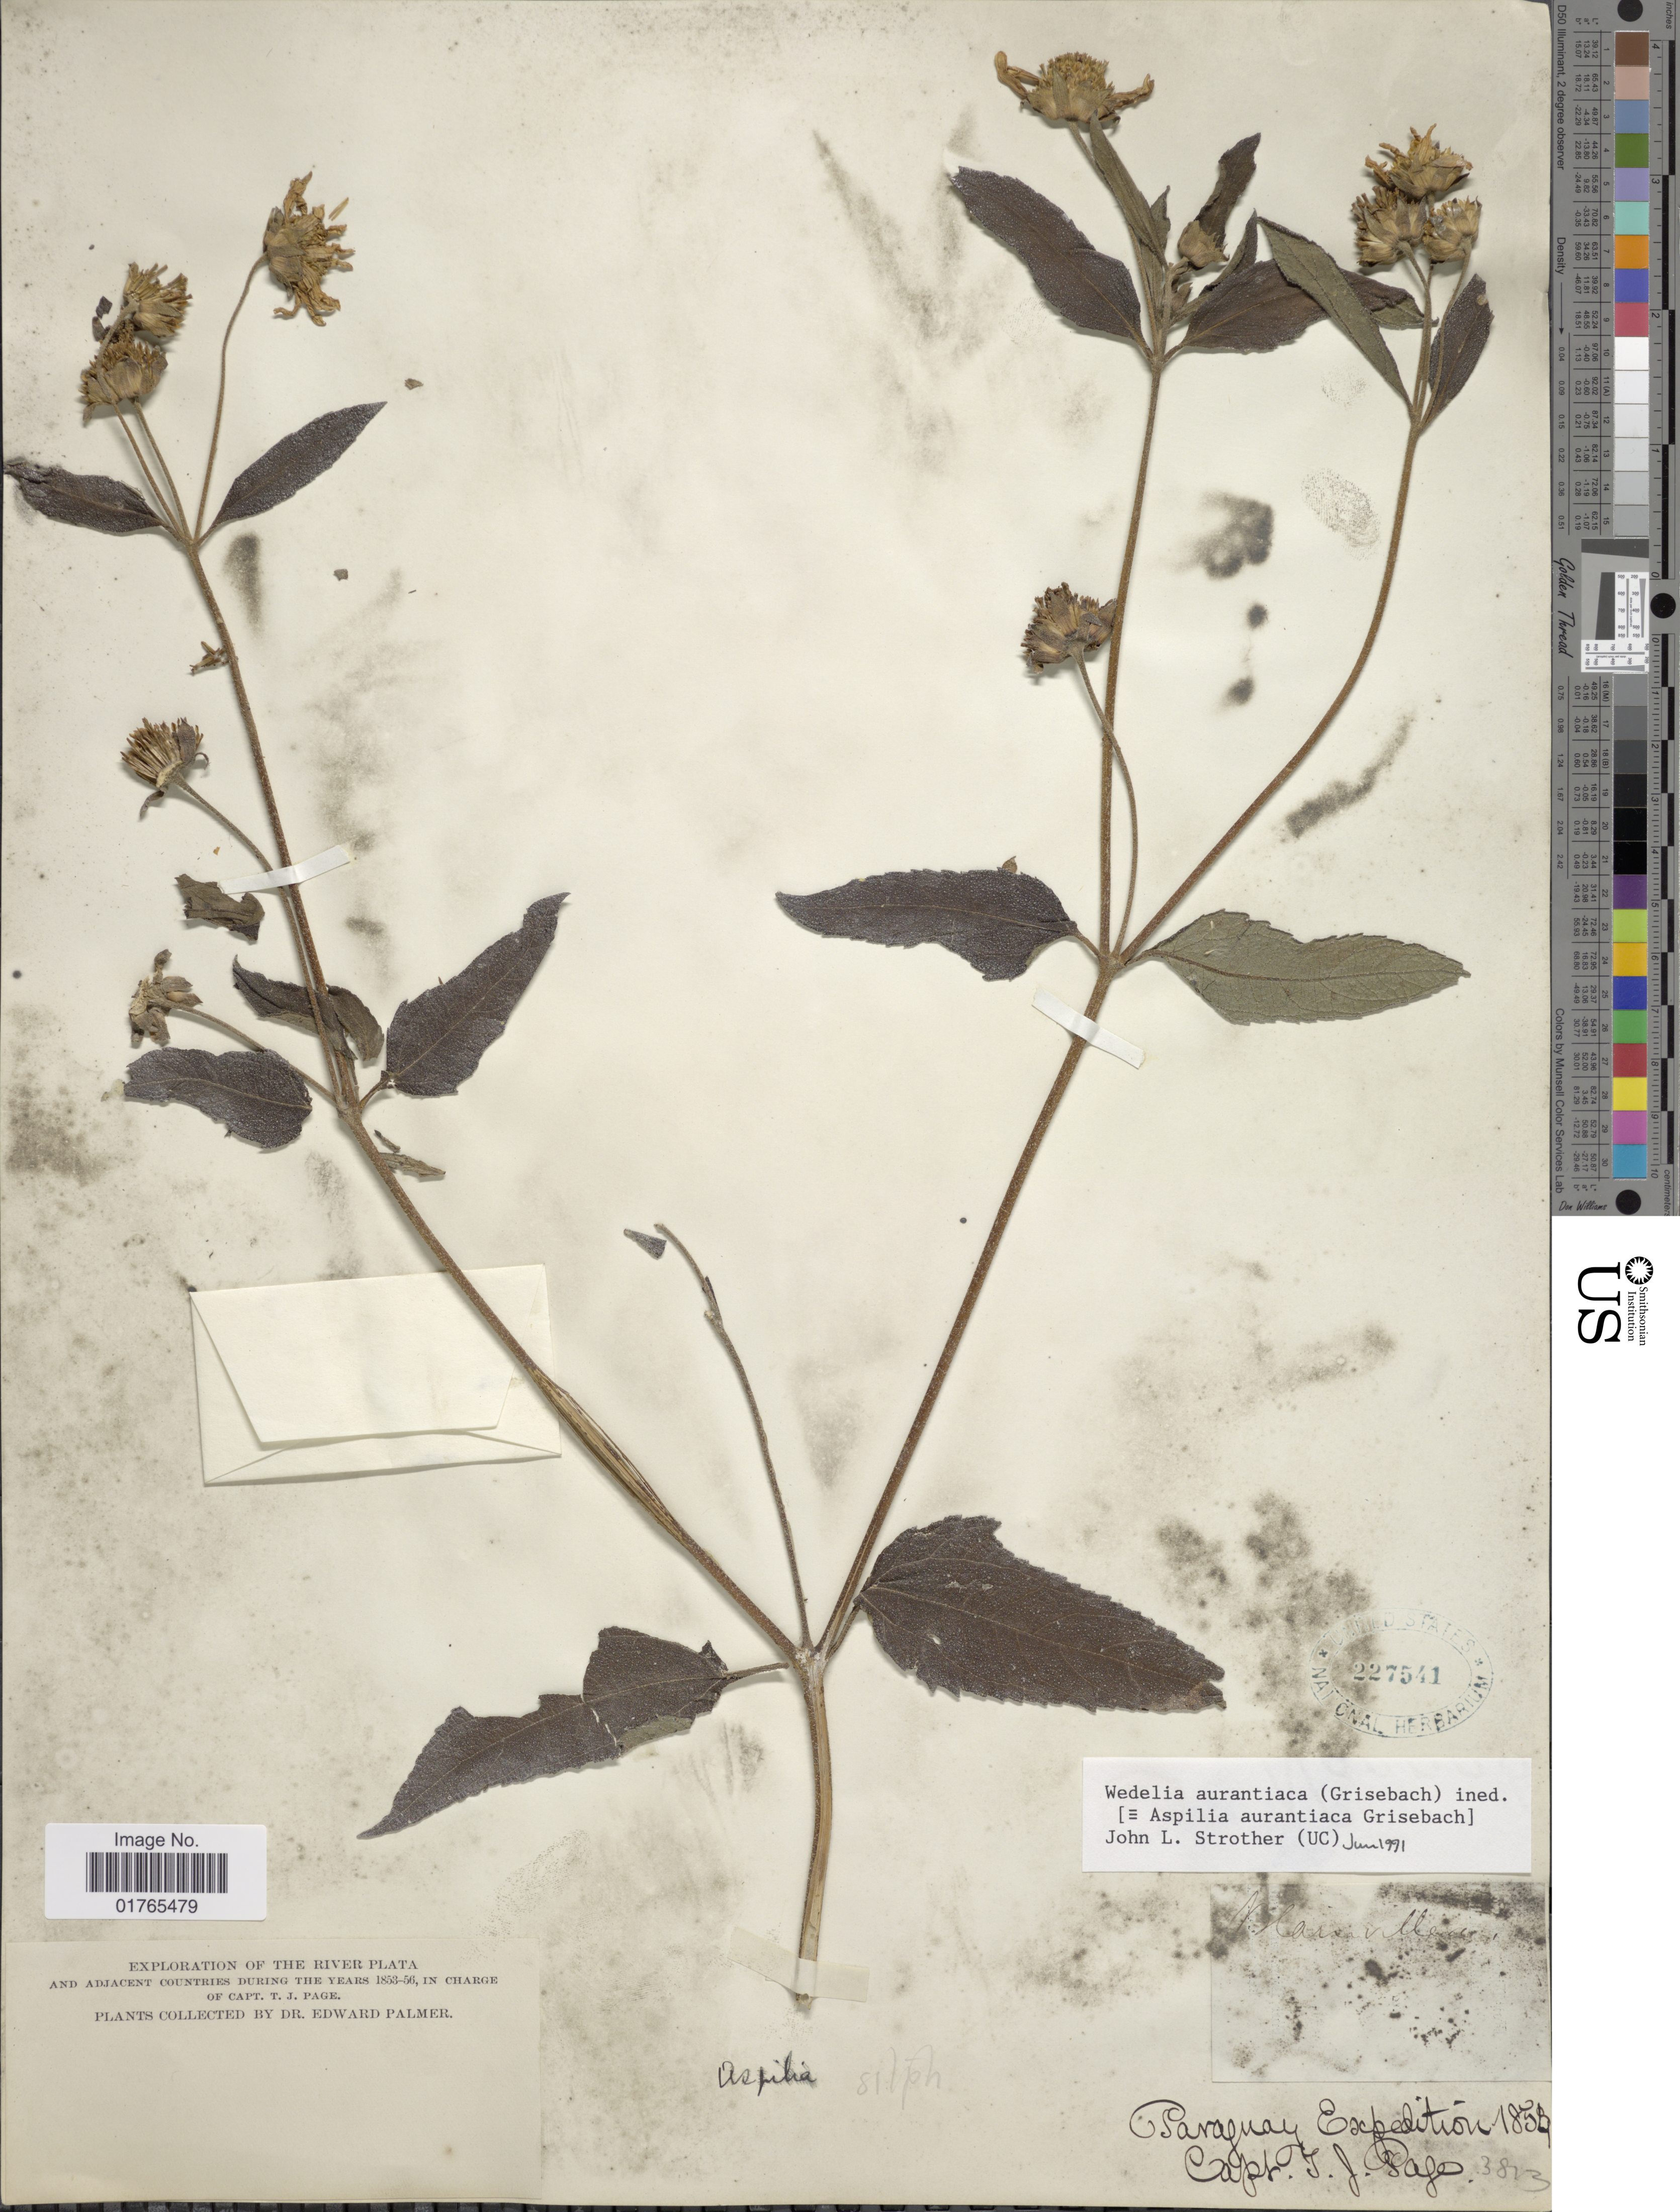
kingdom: Plantae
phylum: Tracheophyta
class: Magnoliopsida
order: Asterales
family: Asteraceae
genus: Aspilia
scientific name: Aspilia aurantiaca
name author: Griseb.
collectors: E. Palmer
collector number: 3813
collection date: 1854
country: Paraguay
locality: River Plata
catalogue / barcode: US 227541